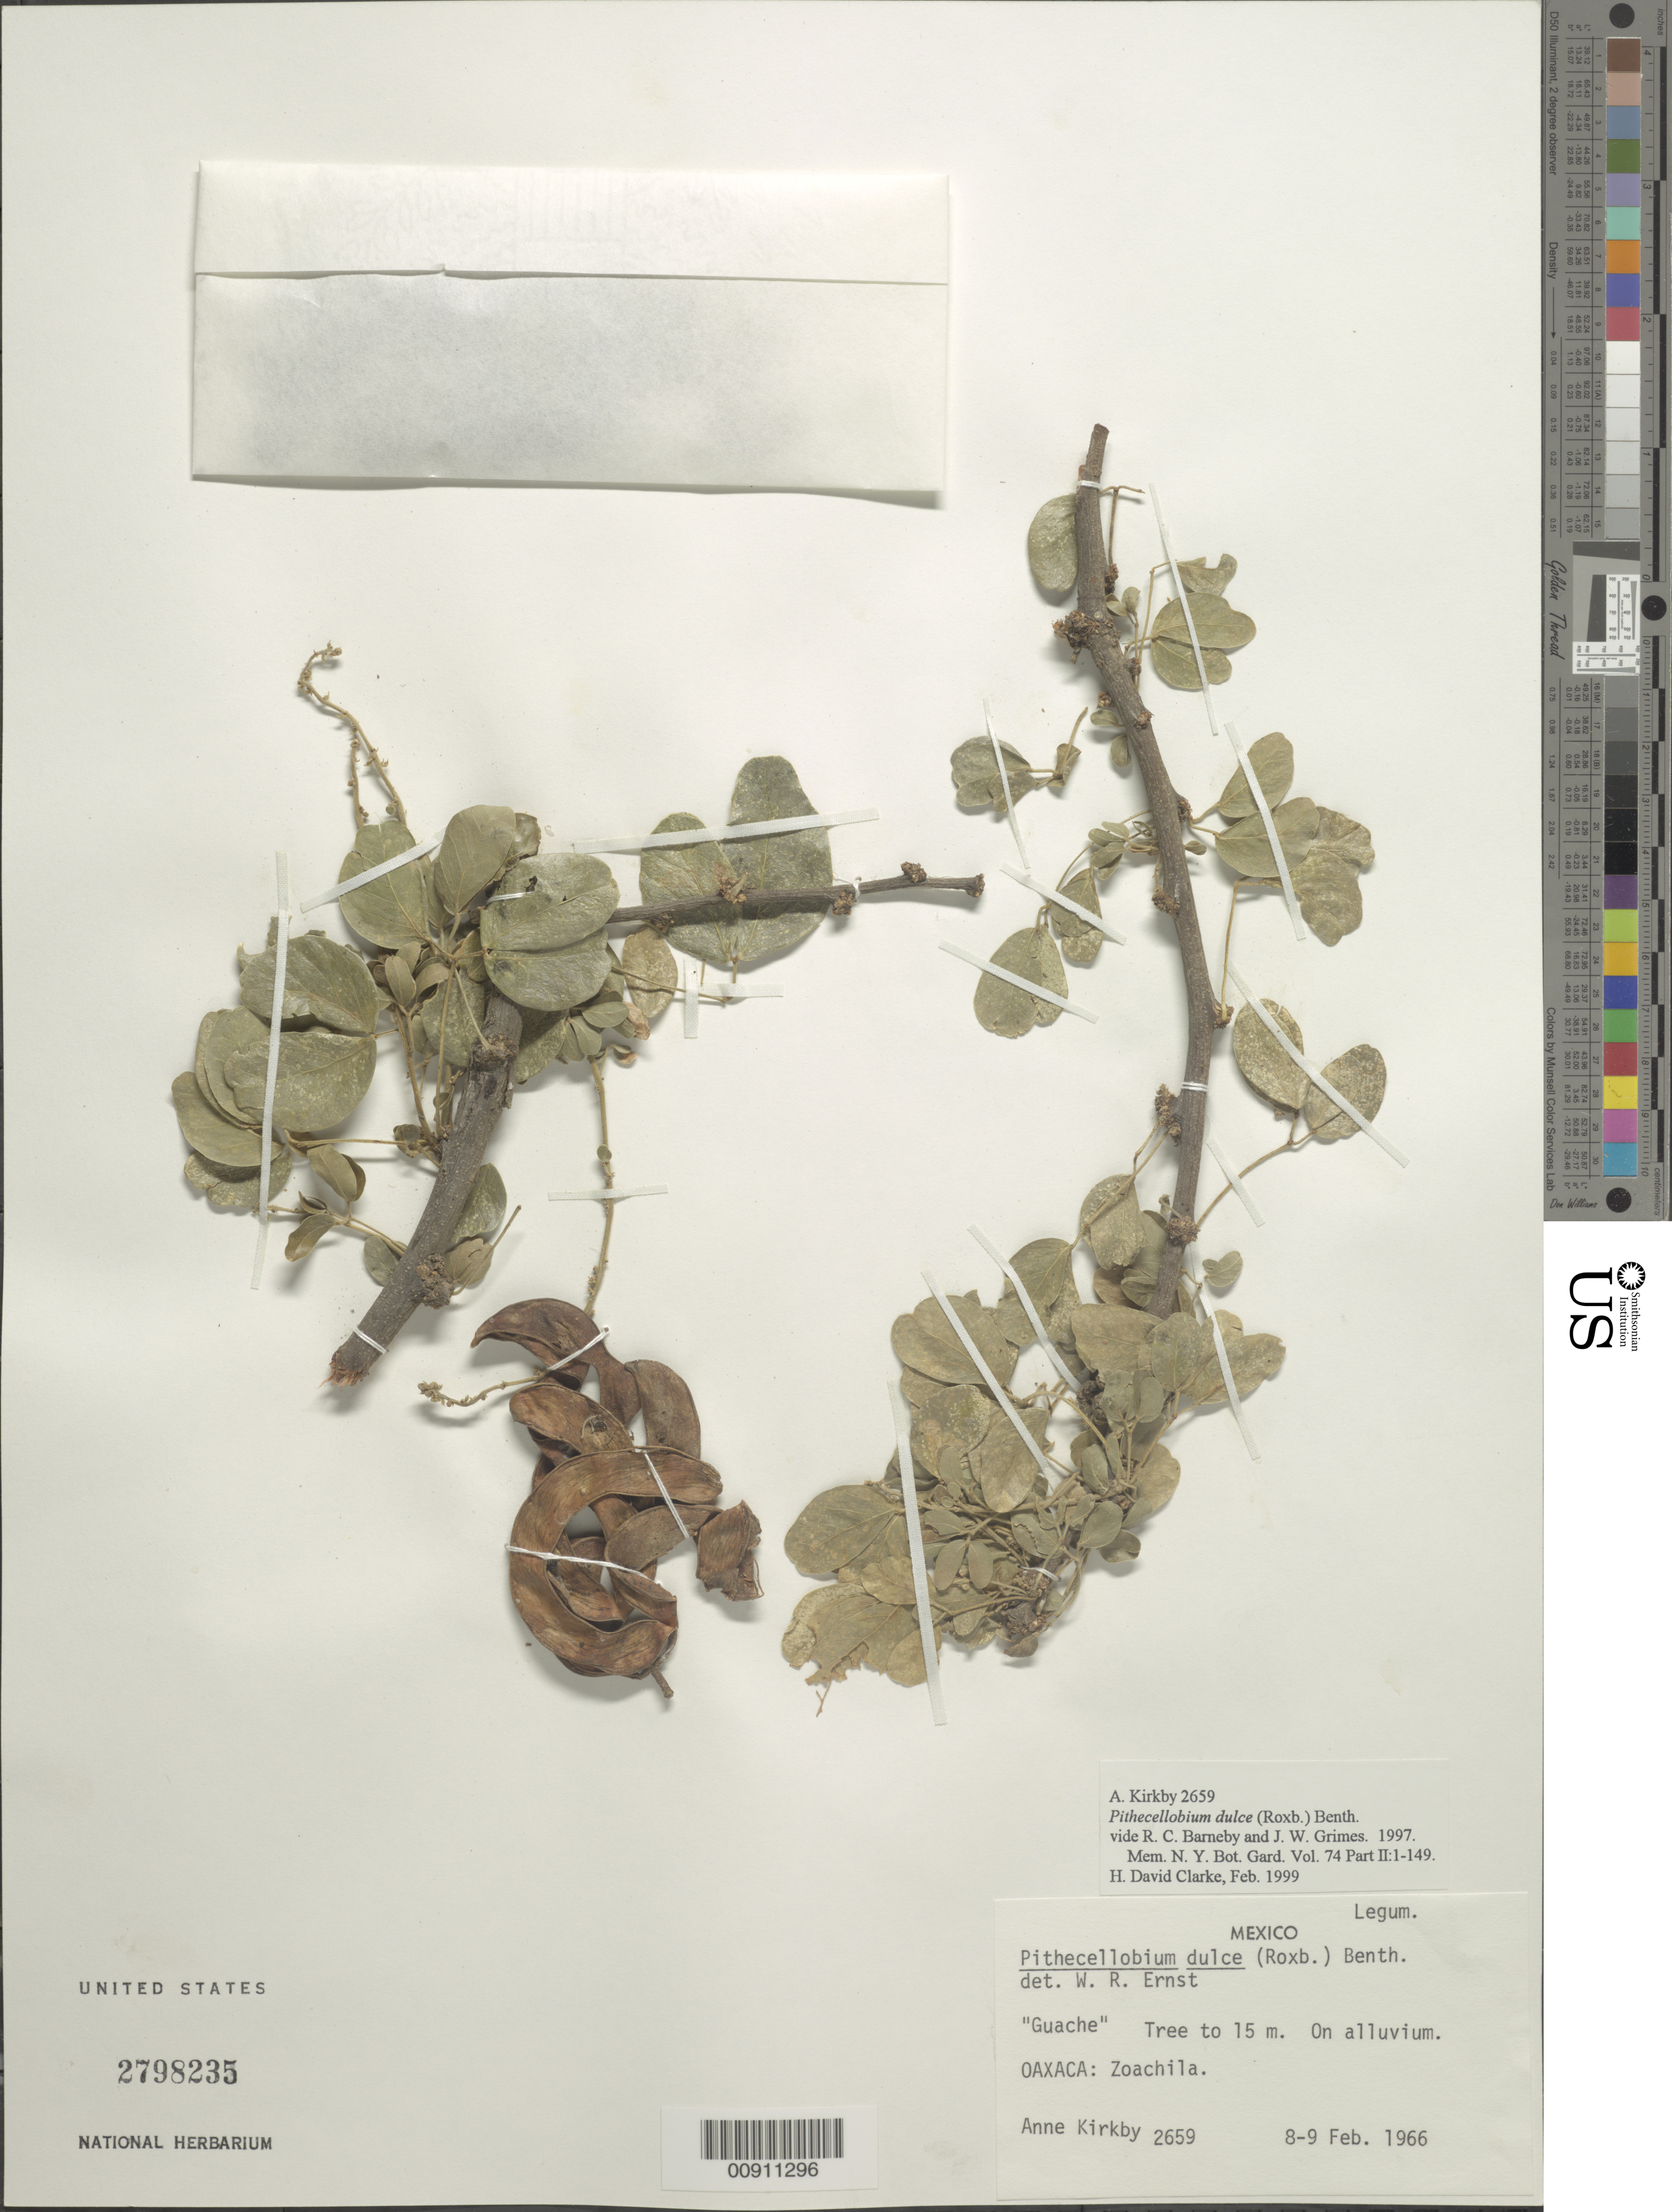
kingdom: Plantae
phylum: Tracheophyta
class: Magnoliopsida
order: Fabales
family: Fabaceae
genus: Pithecellobium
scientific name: Pithecellobium dulce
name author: (Roxb.) Benth.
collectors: A. Kirkby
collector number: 2659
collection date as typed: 08 Feb 1966 to 09 Feb 1966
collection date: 1966-02-08/1966-02-09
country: Mexico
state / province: Oaxaca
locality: Oaxaca: Zoachila.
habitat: On alluvium.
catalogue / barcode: US 2798235